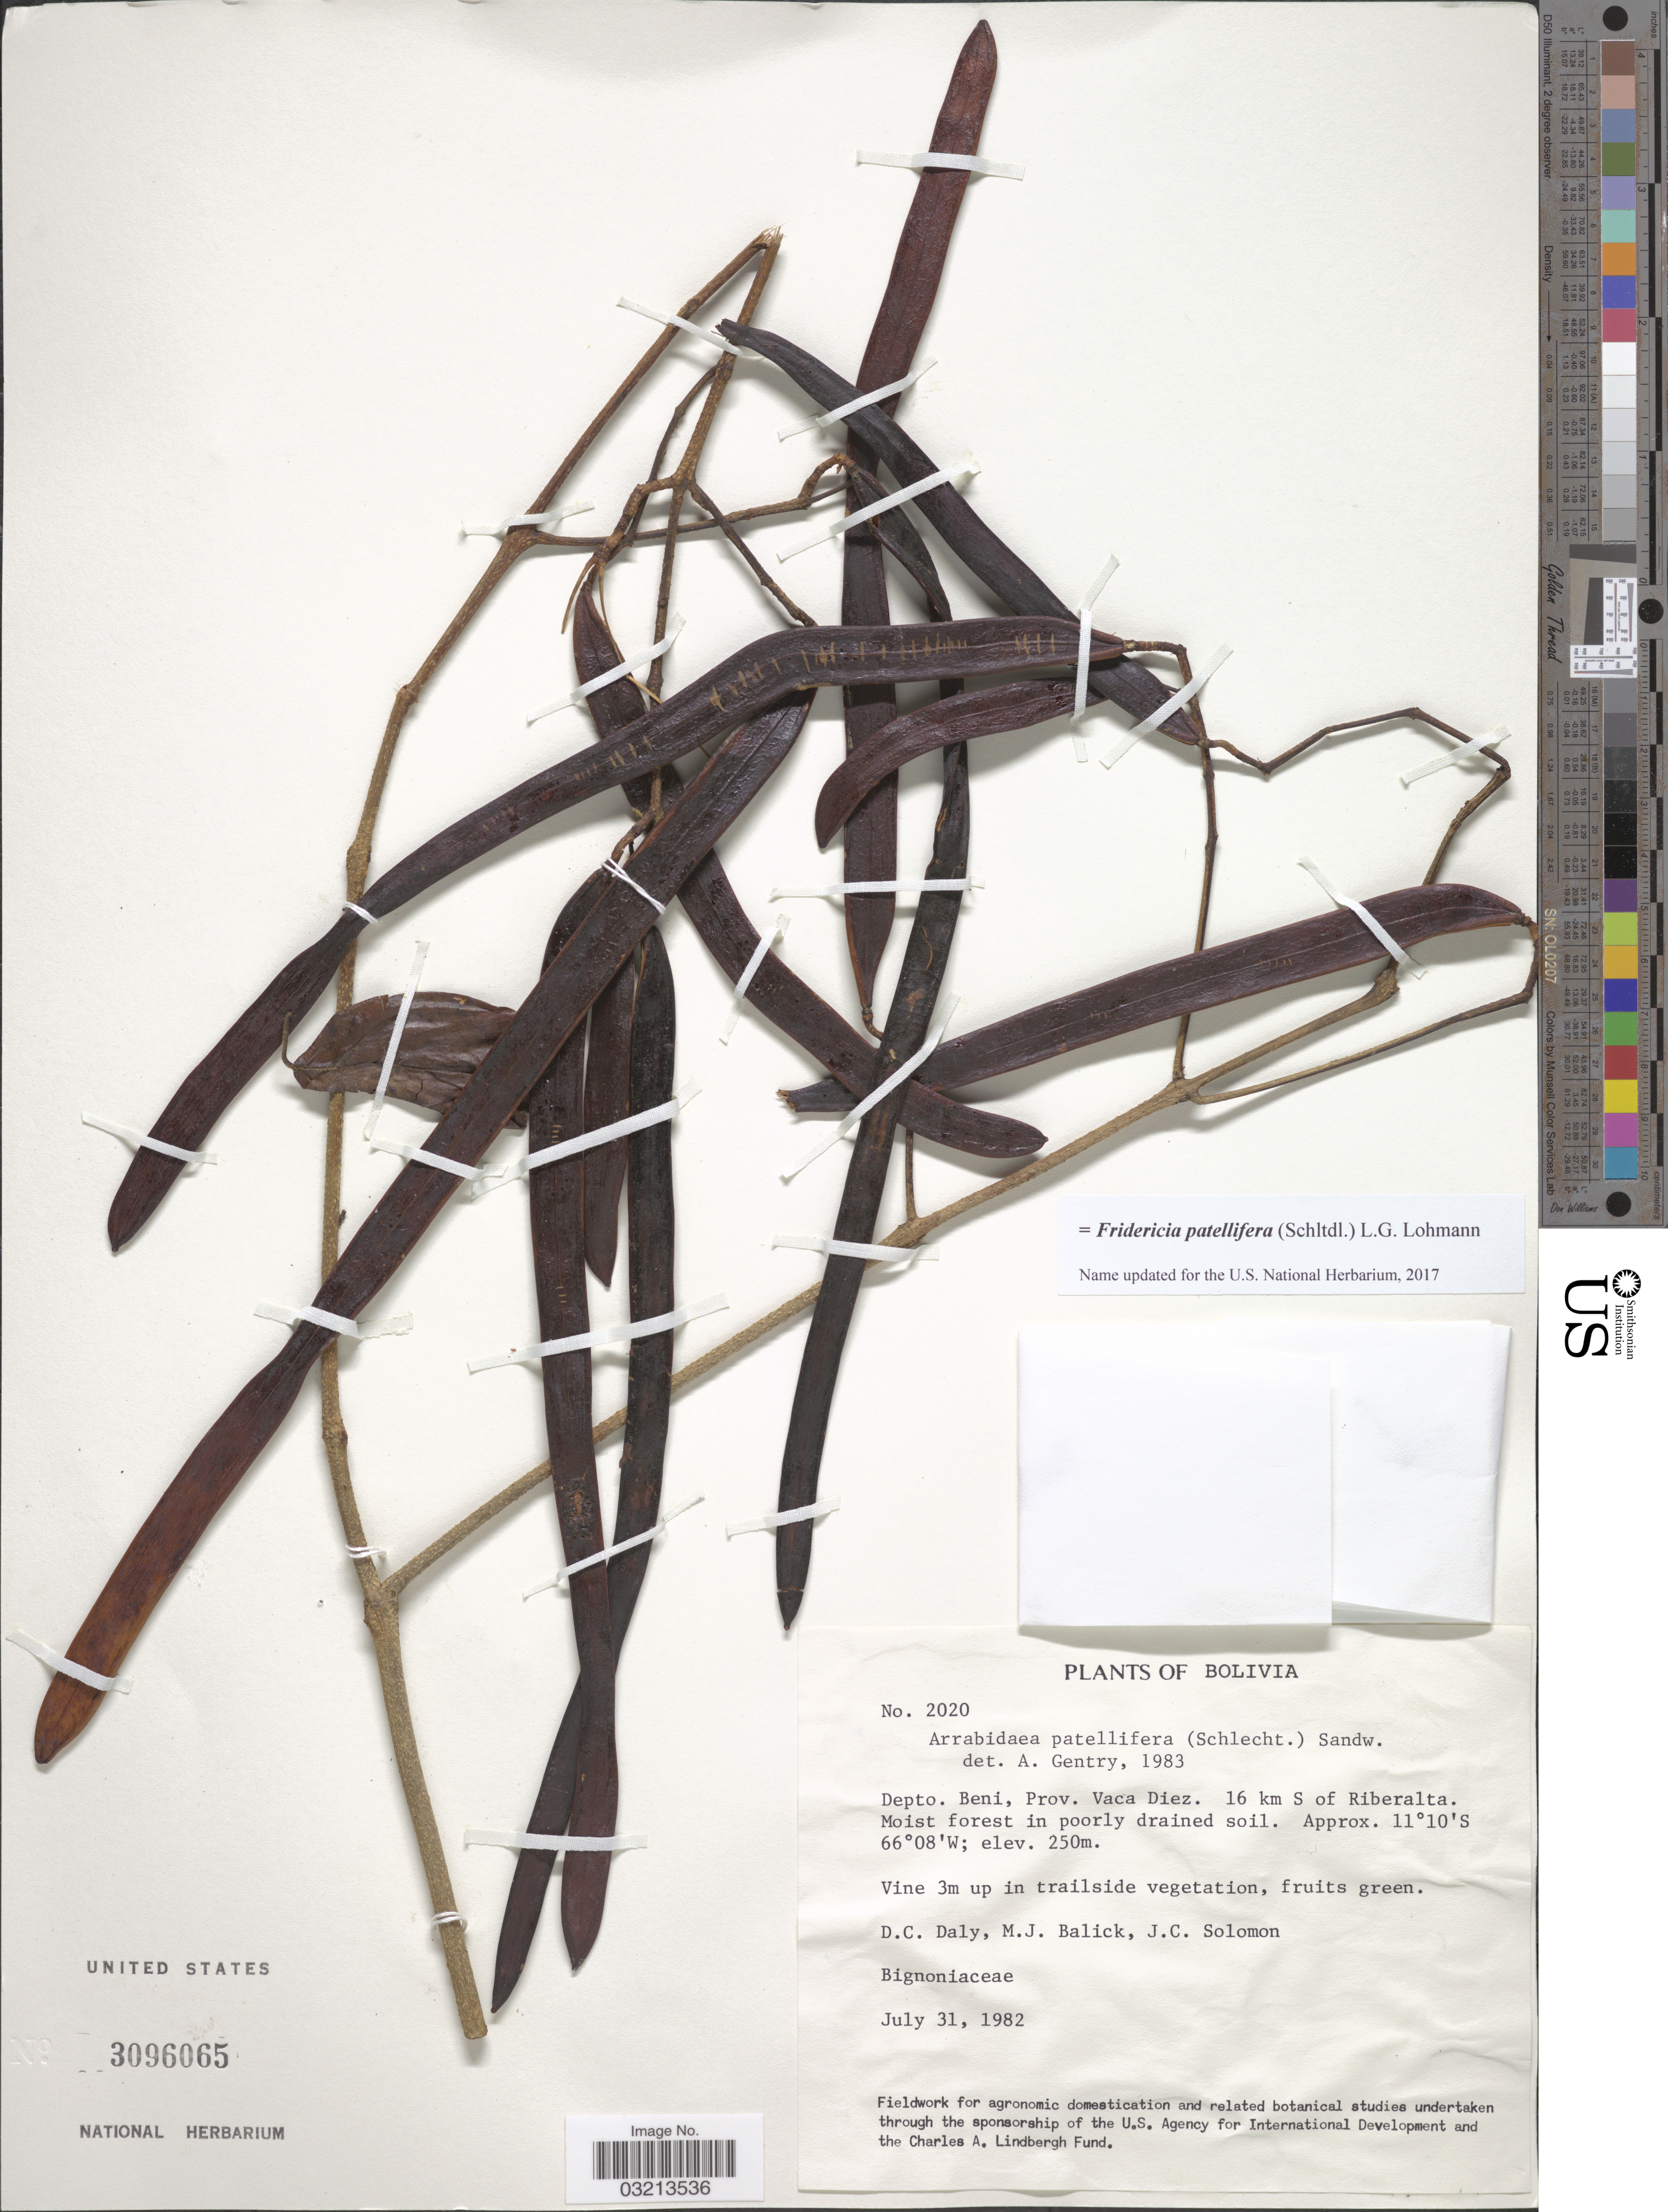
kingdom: Plantae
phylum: Tracheophyta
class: Magnoliopsida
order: Lamiales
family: Bignoniaceae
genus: Fridericia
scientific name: Fridericia patellifera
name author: (Schltdl.) L.G. Lohmann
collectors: D. C. Daly, M. J. Balick & J. C. Solomon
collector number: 2020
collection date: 1982-07-31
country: Bolivia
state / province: Beni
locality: Depto. Beni, Prov. Vaca Diez. 16 km S of Riberalta.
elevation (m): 250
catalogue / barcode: US 3096065